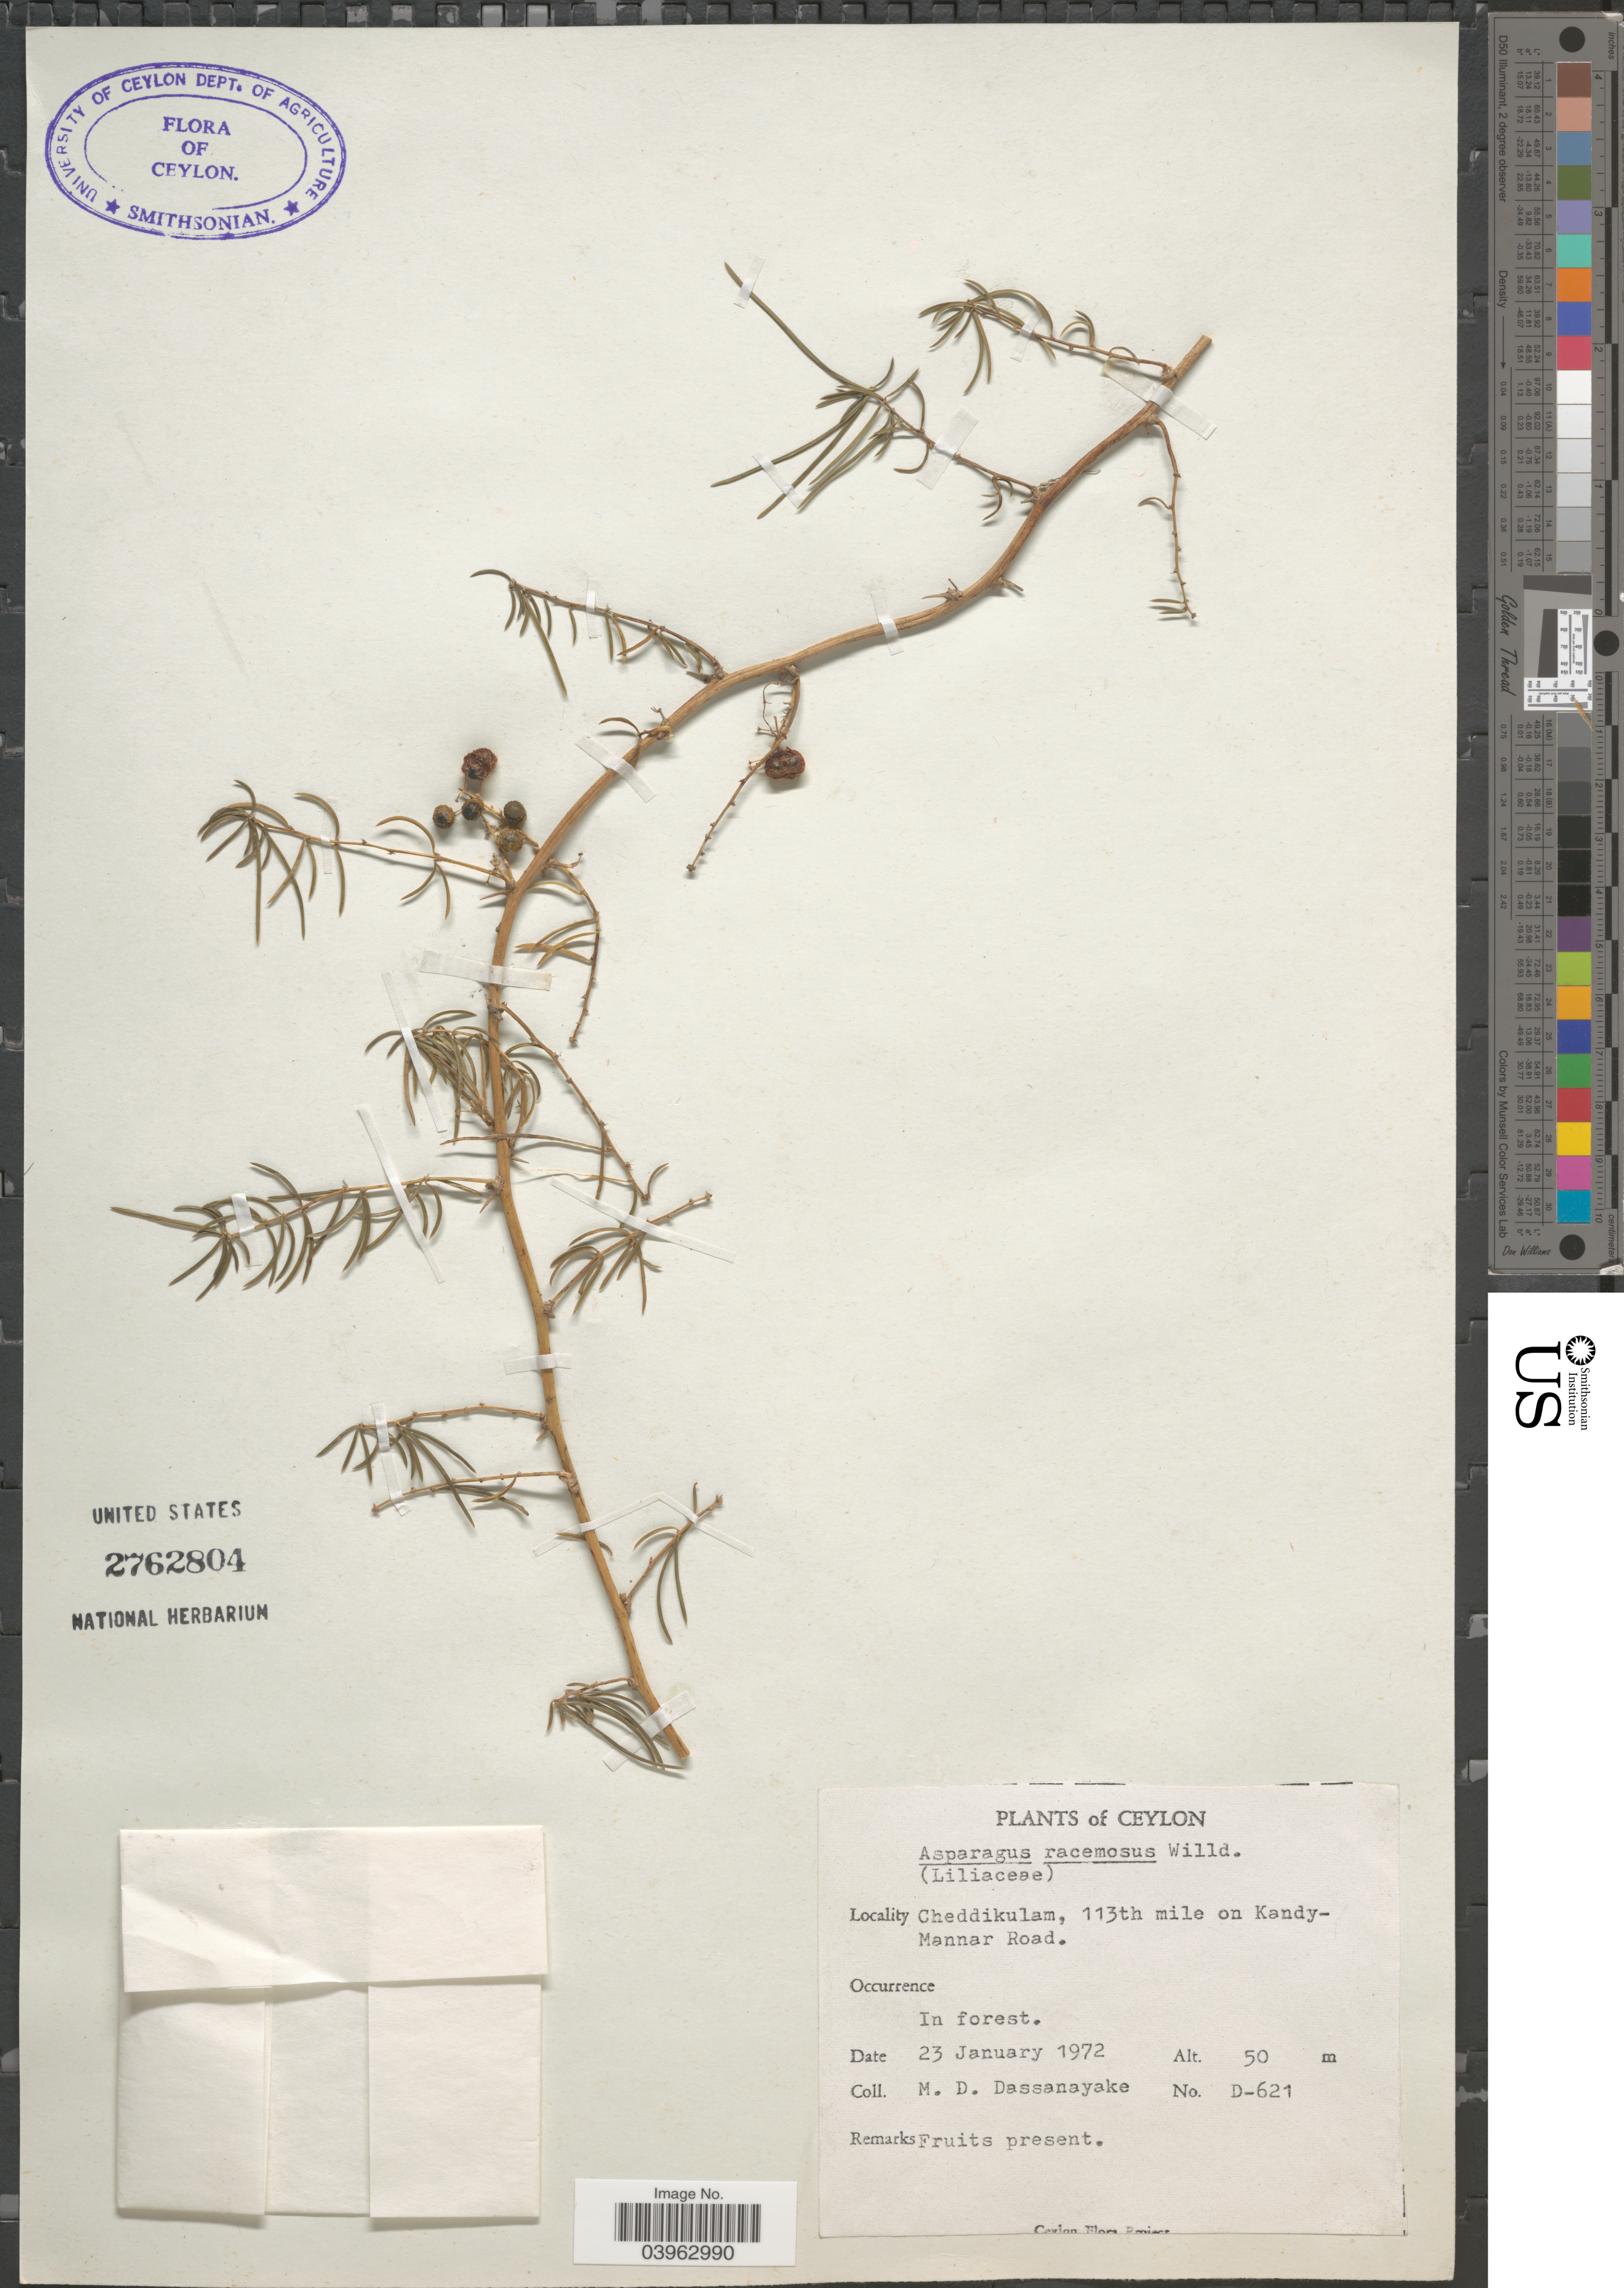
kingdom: Plantae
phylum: Tracheophyta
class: Liliopsida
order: Asparagales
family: Asparagaceae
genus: Asparagus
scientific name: Asparagus racemosus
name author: Willd.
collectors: M. D. Dassanayake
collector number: D-621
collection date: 1972-01-23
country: Sri Lanka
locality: Ceylon. Cheddikulam, 113th mile on Kandy-Mannar Road.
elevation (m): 50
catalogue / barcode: US 2762804